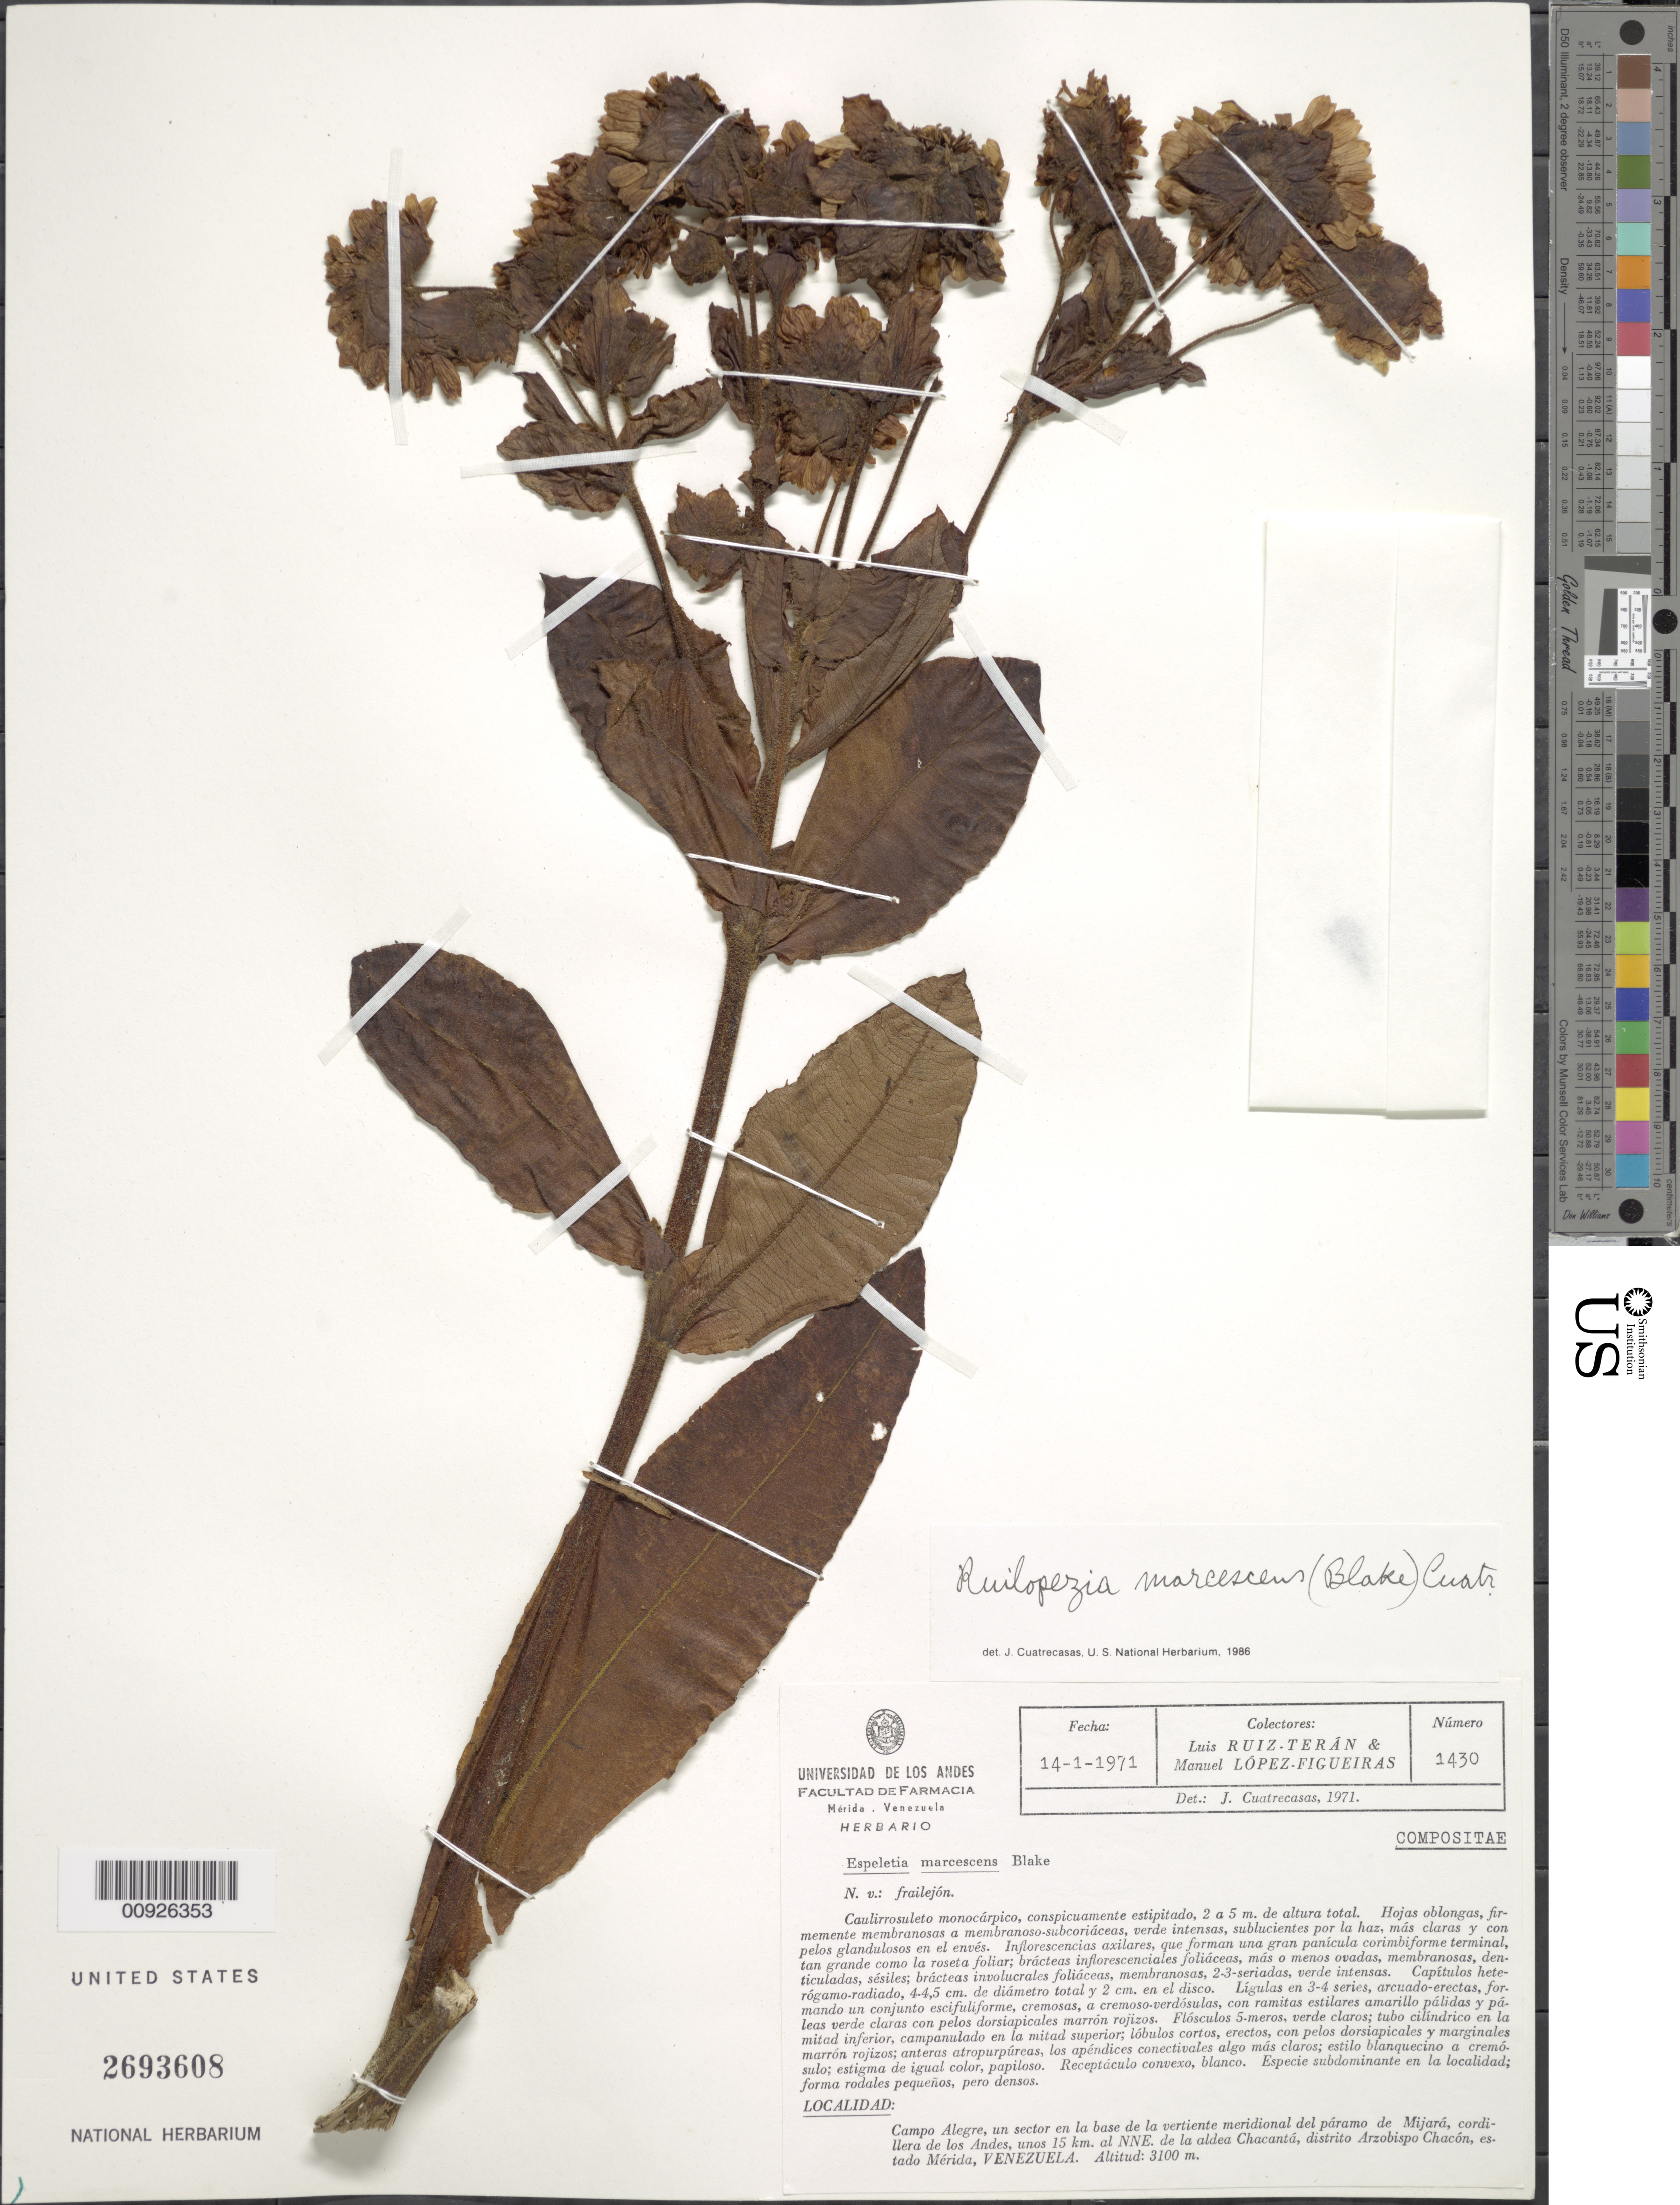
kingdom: Plantae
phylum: Tracheophyta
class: Magnoliopsida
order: Asterales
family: Asteraceae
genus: Ruilopezia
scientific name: Ruilopezia marcescens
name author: (S.F. Blake) Cuatrec.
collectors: L. E. Ruíz-Terán & M. López Figueiras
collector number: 1430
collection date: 1971-01-14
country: Venezuela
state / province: Mérida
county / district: Arzobispo Chacón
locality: P. de Mijará. Campo Alegre, un sector en la base de la vertiente meridional del páramo de Mijará, Cordillera de los Andes, a unos 15 km al NNE de la aldea Chacantá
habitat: Forma rodales pequeños, pero no densos. Especie subdominante en la localidad.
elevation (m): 3100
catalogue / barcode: US 2693608